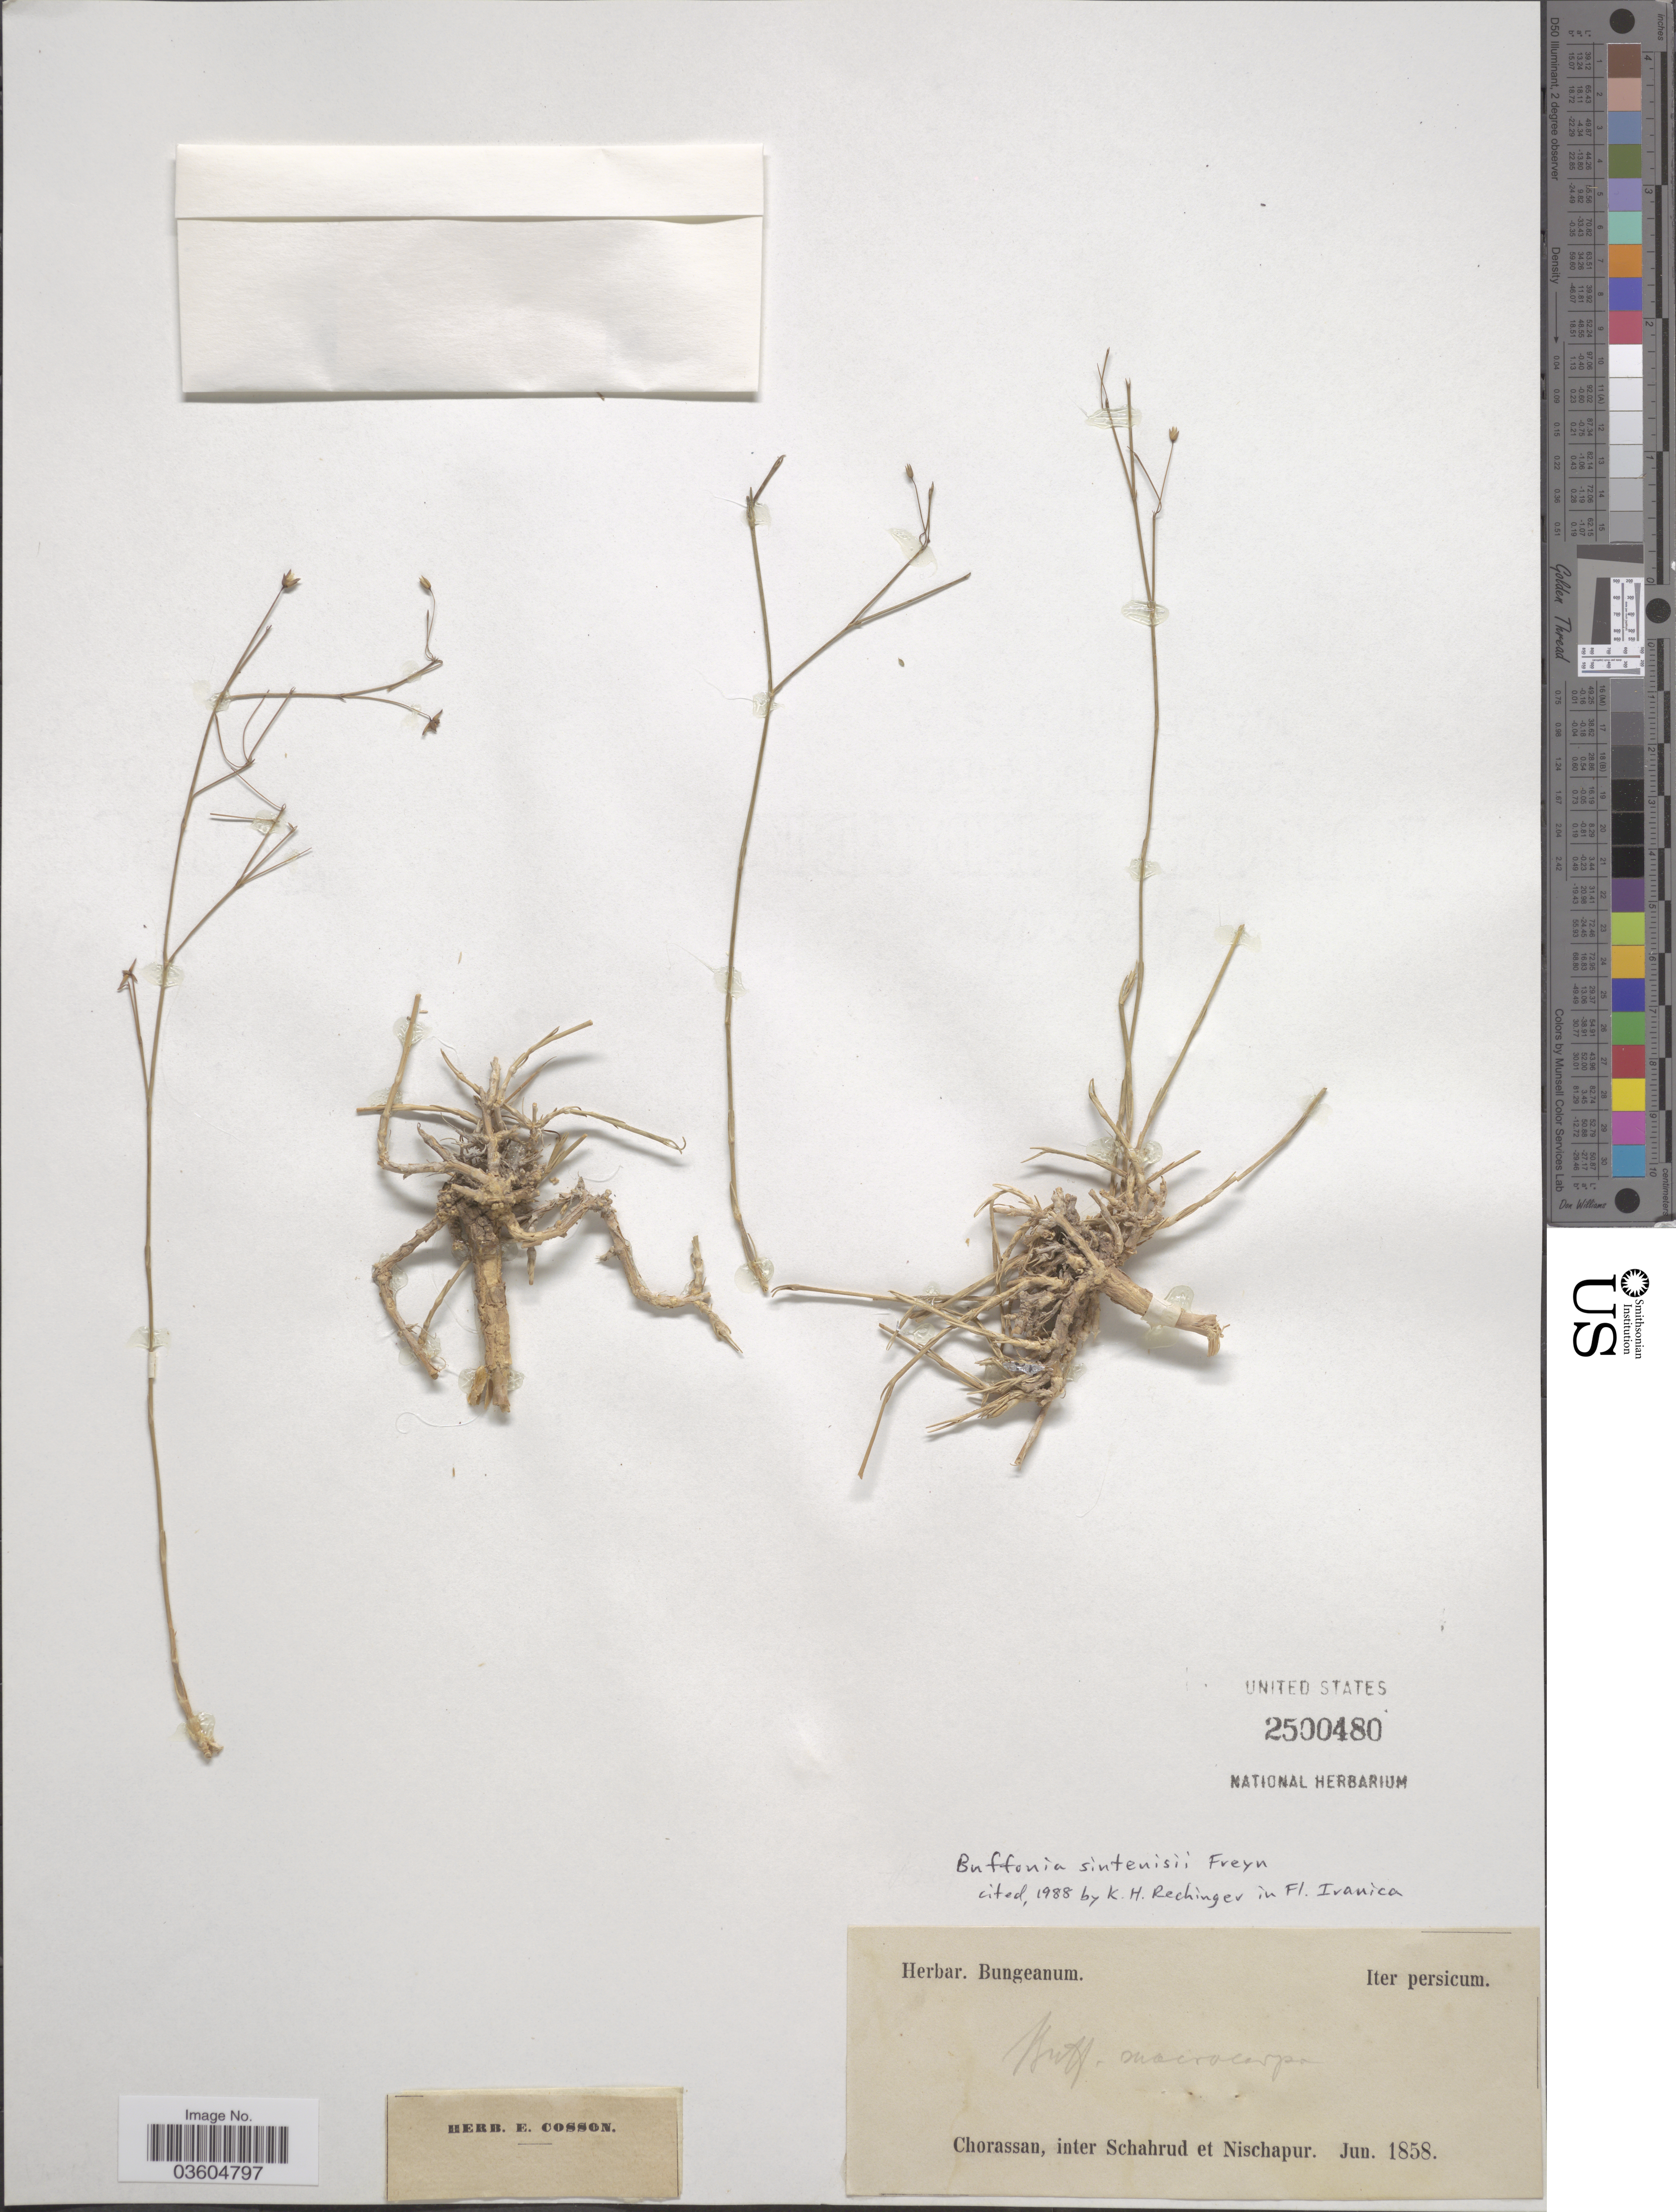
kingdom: Plantae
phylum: Tracheophyta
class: Magnoliopsida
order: Caryophyllales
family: Caryophyllaceae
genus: Bufonia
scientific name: Bufonia sintenisii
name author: Freyn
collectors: ex herb. Bungeanum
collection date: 1858-06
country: Iran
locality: Iter persicum. Chorassan, inter Schahrud et Nischapur.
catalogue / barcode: US 2500480